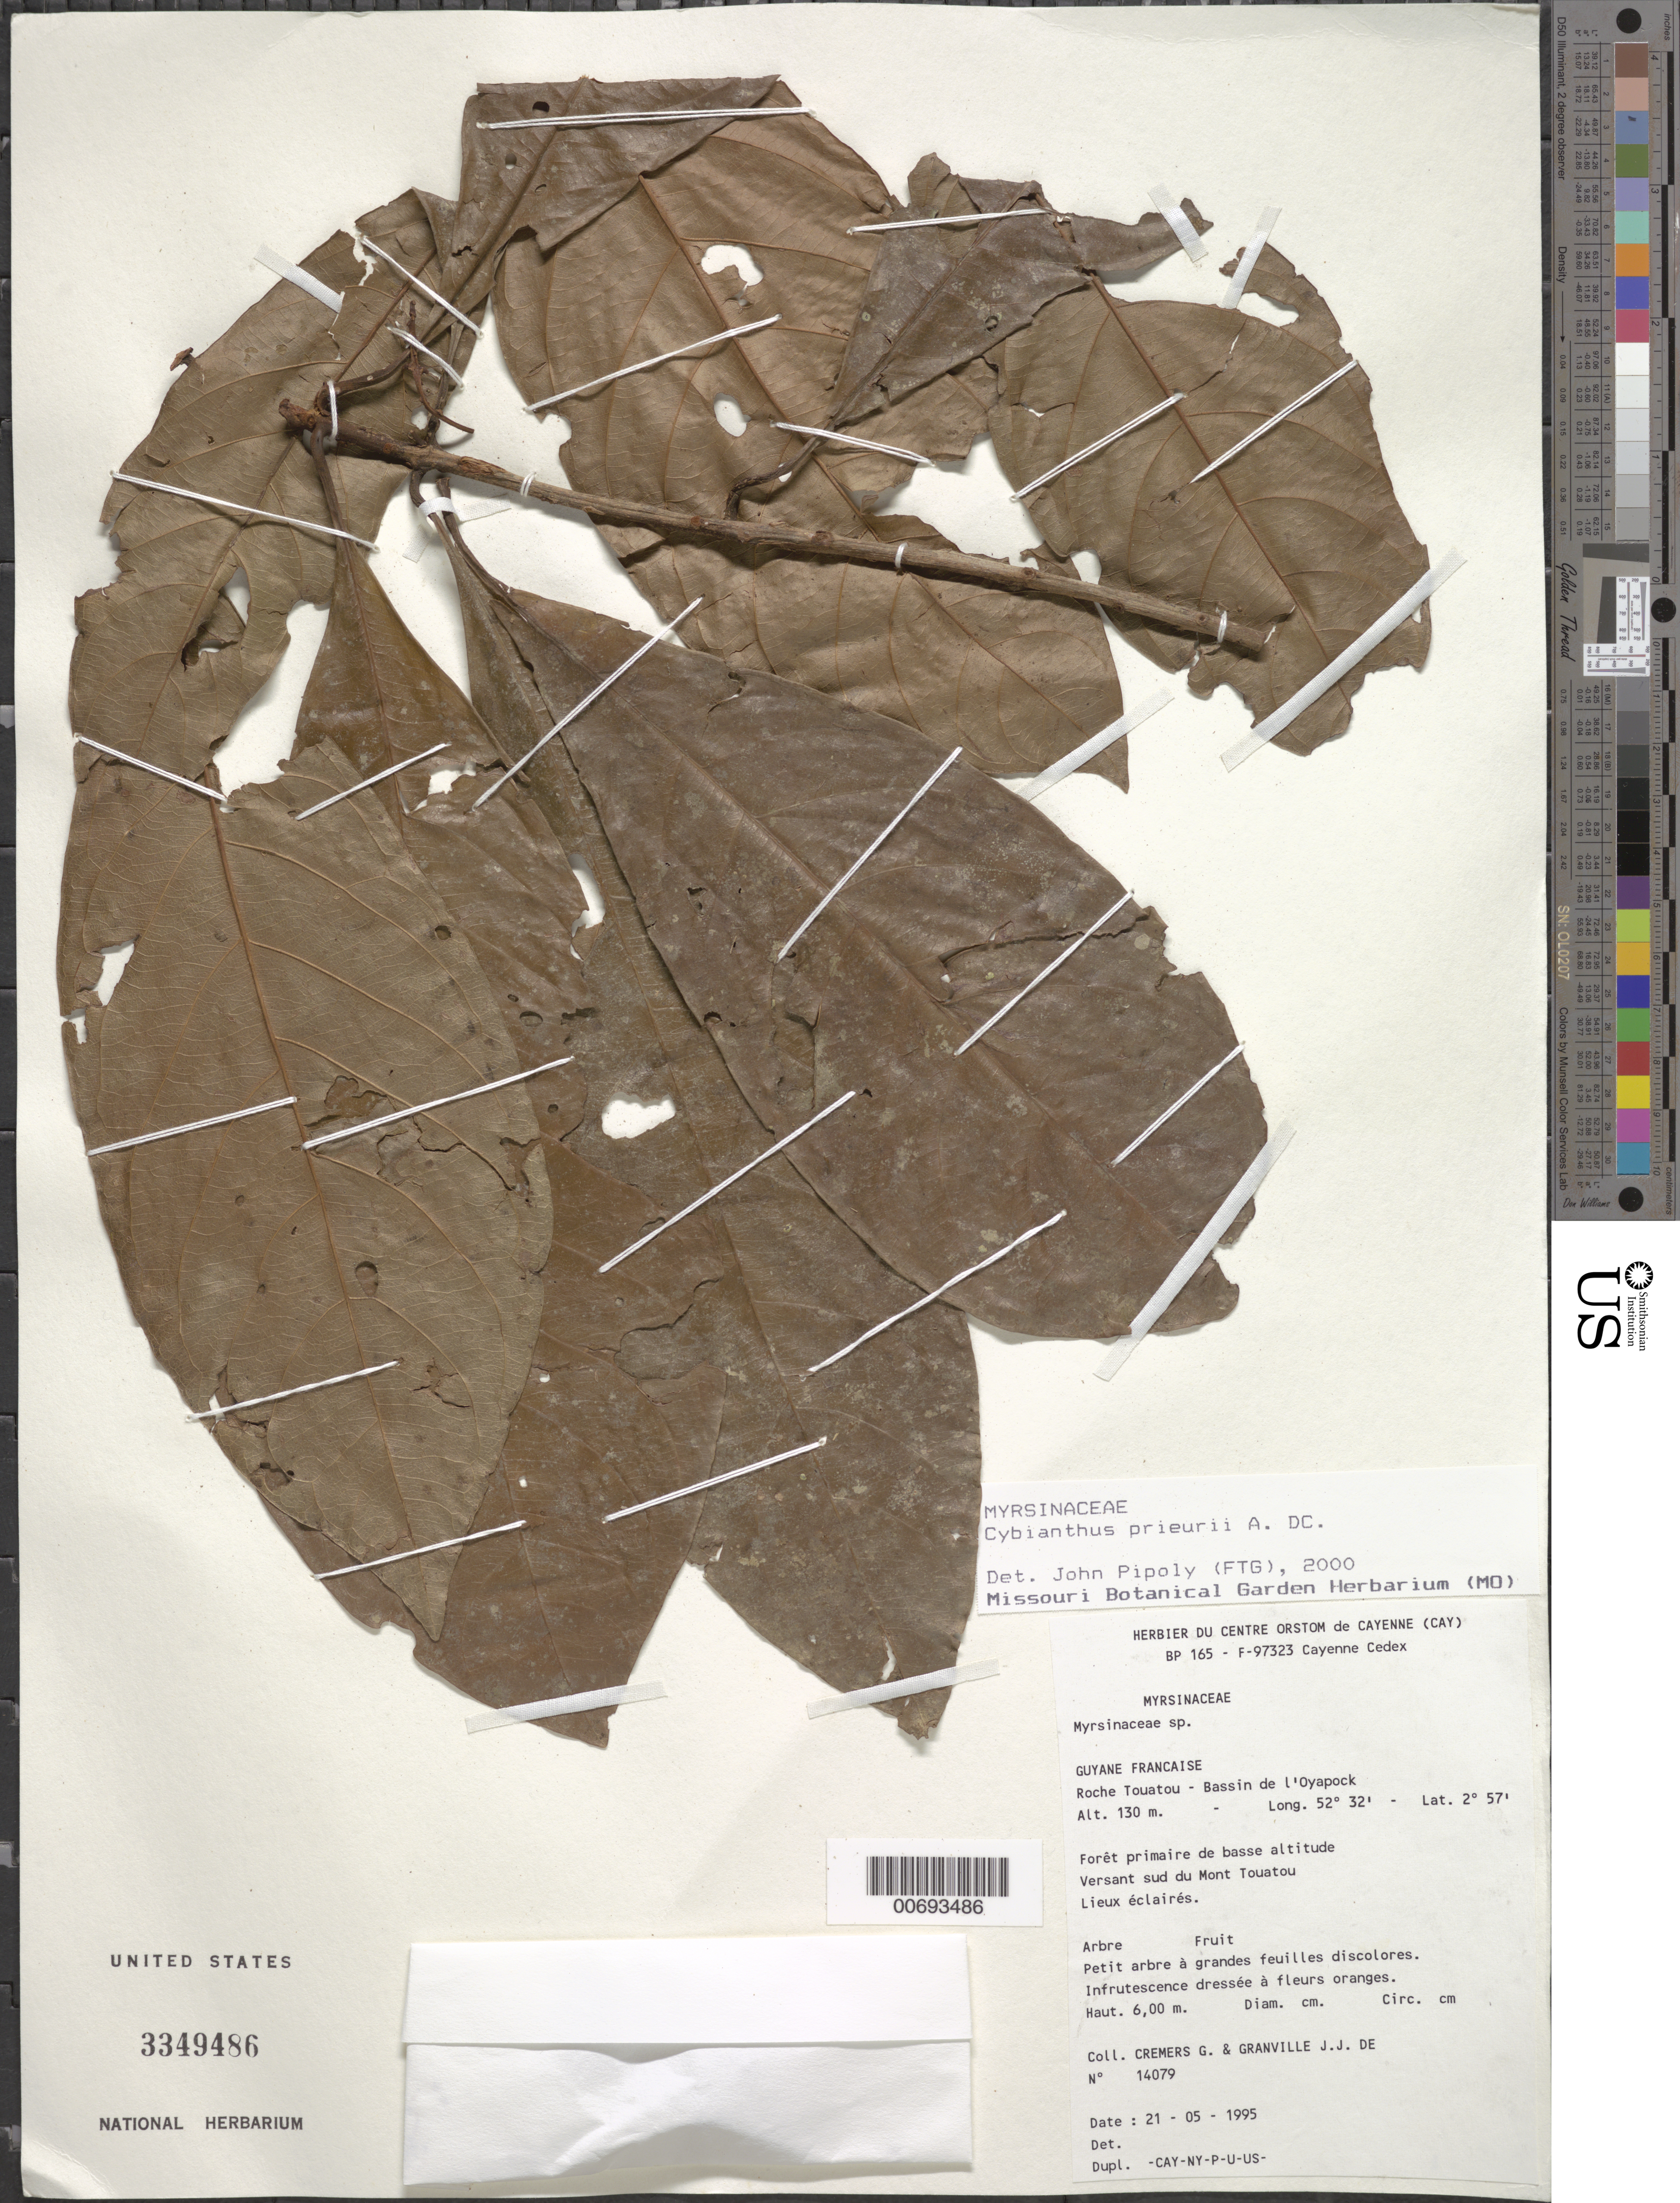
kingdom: Plantae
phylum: Tracheophyta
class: Magnoliopsida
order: Ericales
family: Primulaceae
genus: Cybianthus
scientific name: Cybianthus prieurii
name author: A. DC.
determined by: Pipoly, J. J., III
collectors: G. Cremers & J.-J. de Granville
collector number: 14079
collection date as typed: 21-May-95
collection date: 1995-05-21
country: French Guiana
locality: Roche Touatou, Bassin de l'Oyapock, versant sud du Mont Touatou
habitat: Forêt primaire de basse altitude, lieux éclairés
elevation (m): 130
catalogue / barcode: US 3349486